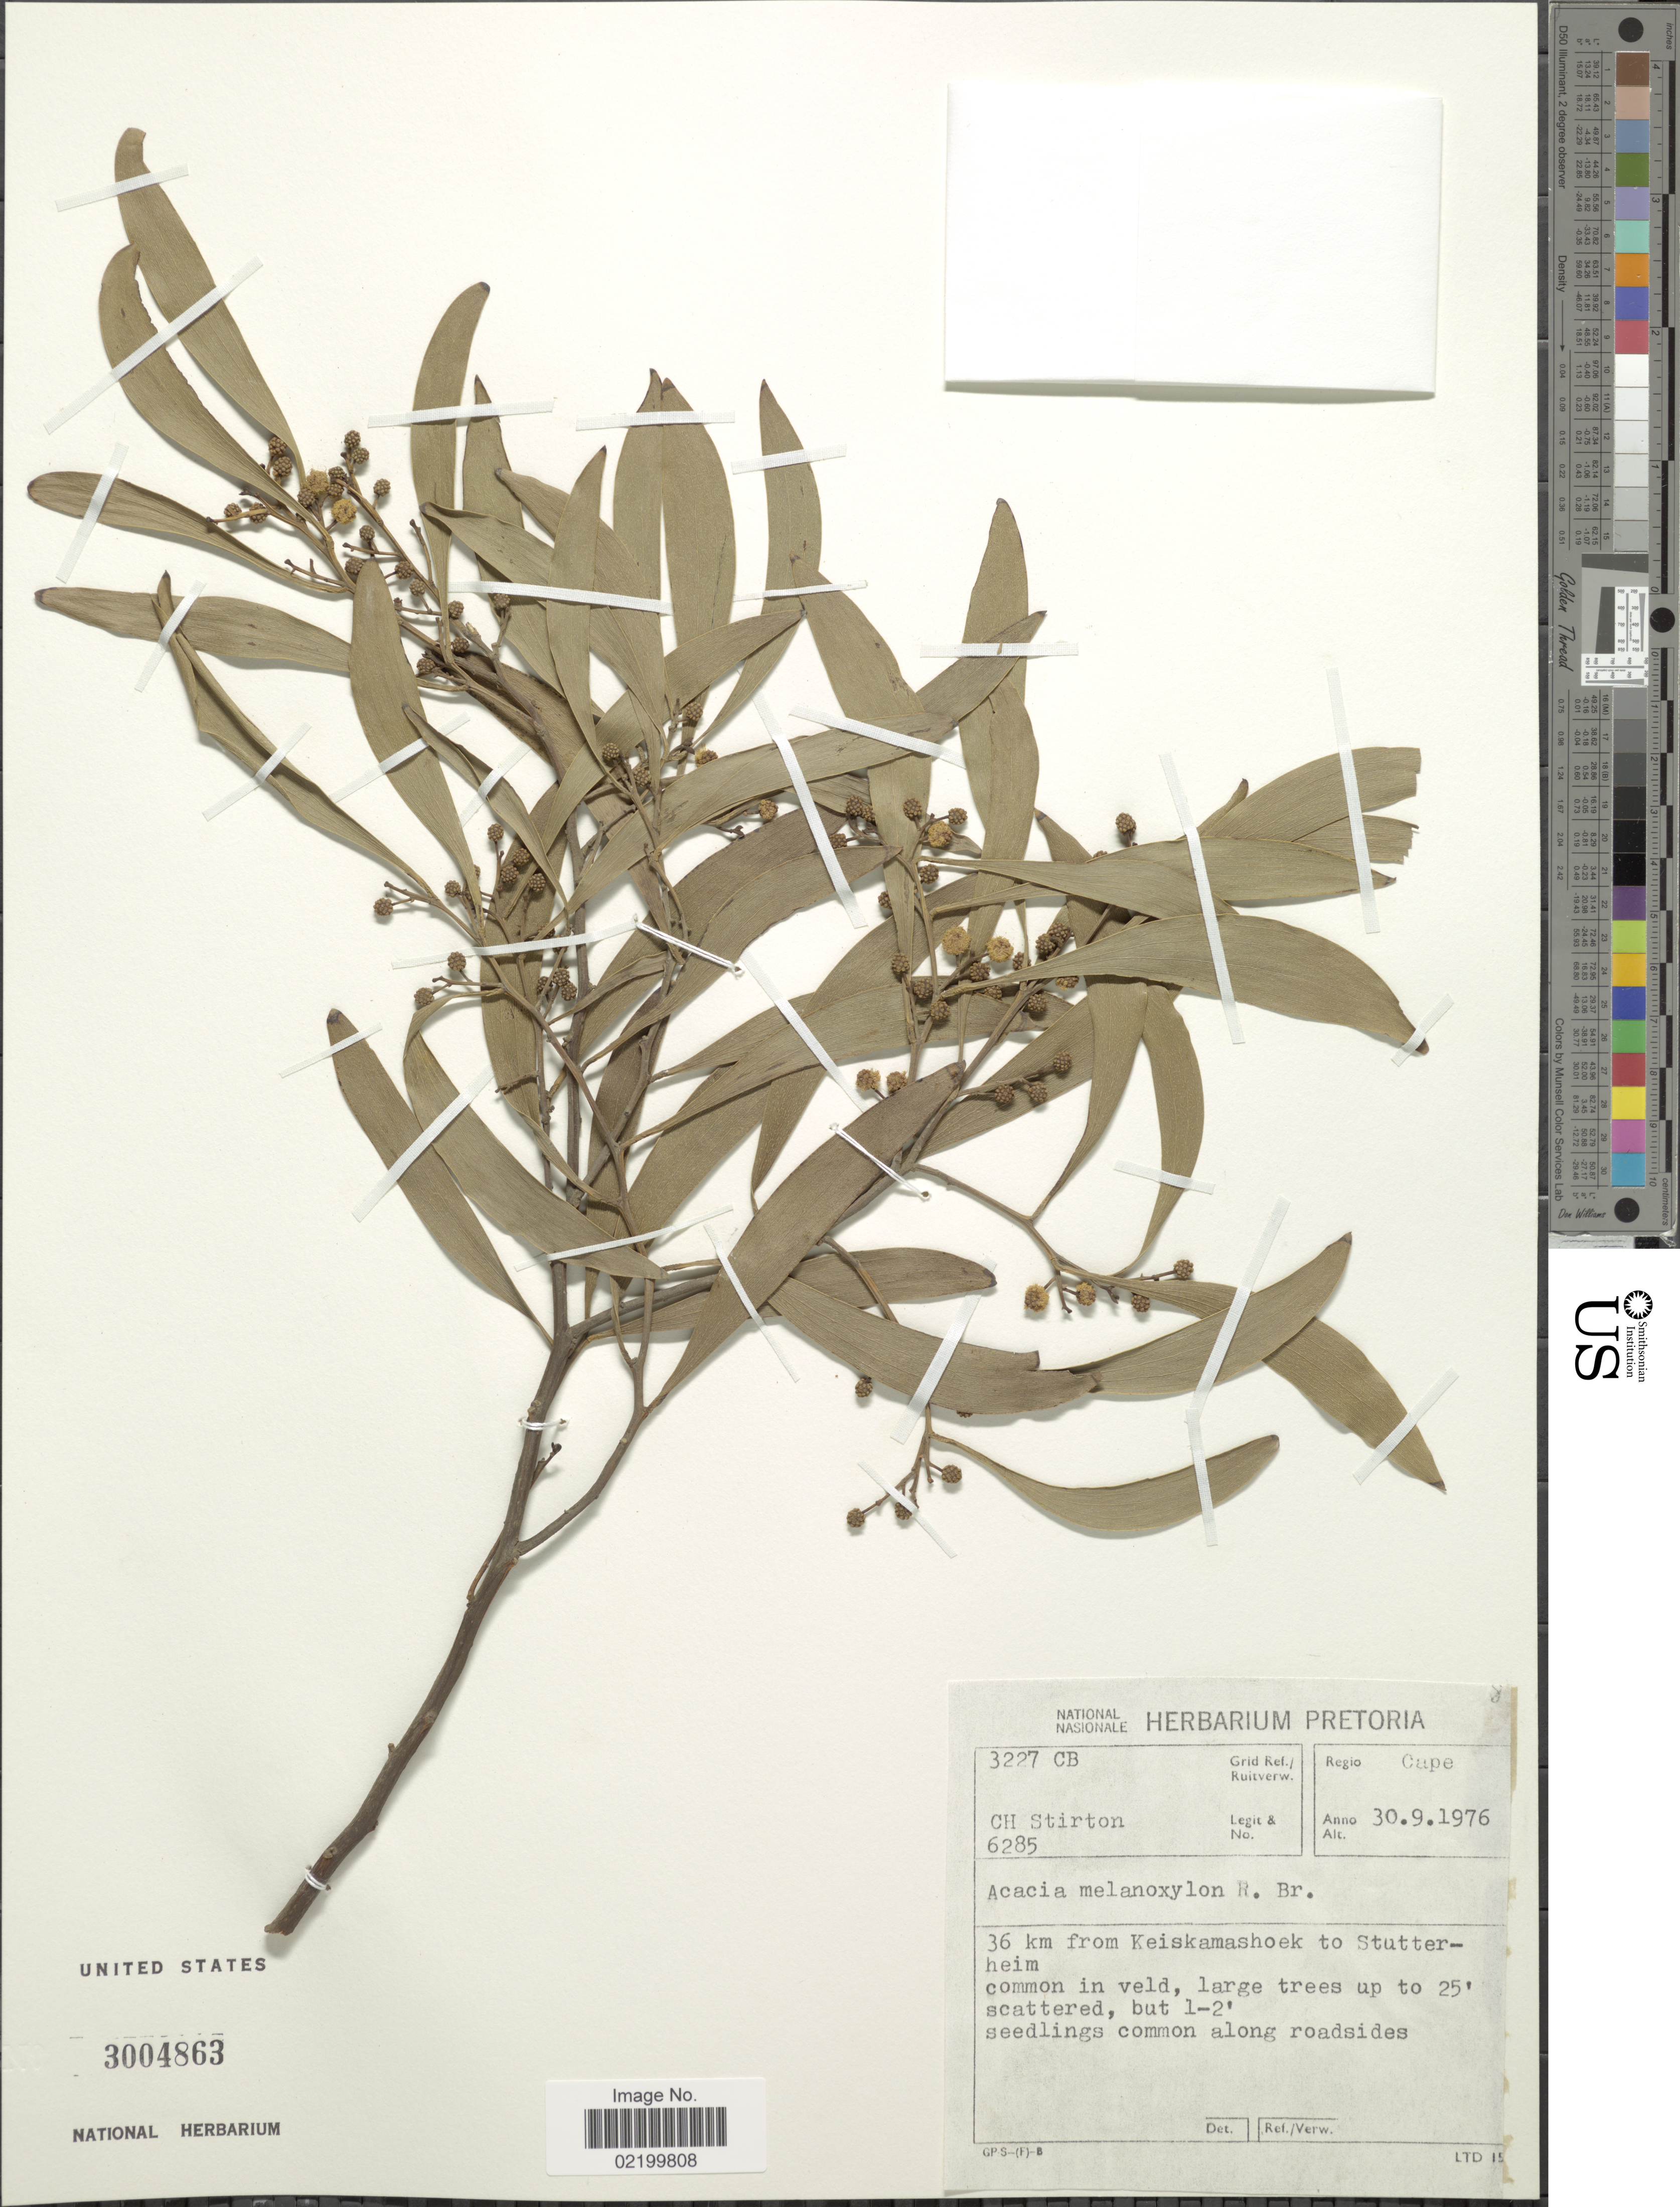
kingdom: Plantae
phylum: Tracheophyta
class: Magnoliopsida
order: Fabales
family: Fabaceae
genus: Acacia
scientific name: Acacia melanoxylon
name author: R. Br.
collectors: C. H. Stirton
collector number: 6285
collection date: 1976-09-30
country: South Africa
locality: Cape, 36 km from Keiskamashoek to Stutterheim.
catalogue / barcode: US 3004863